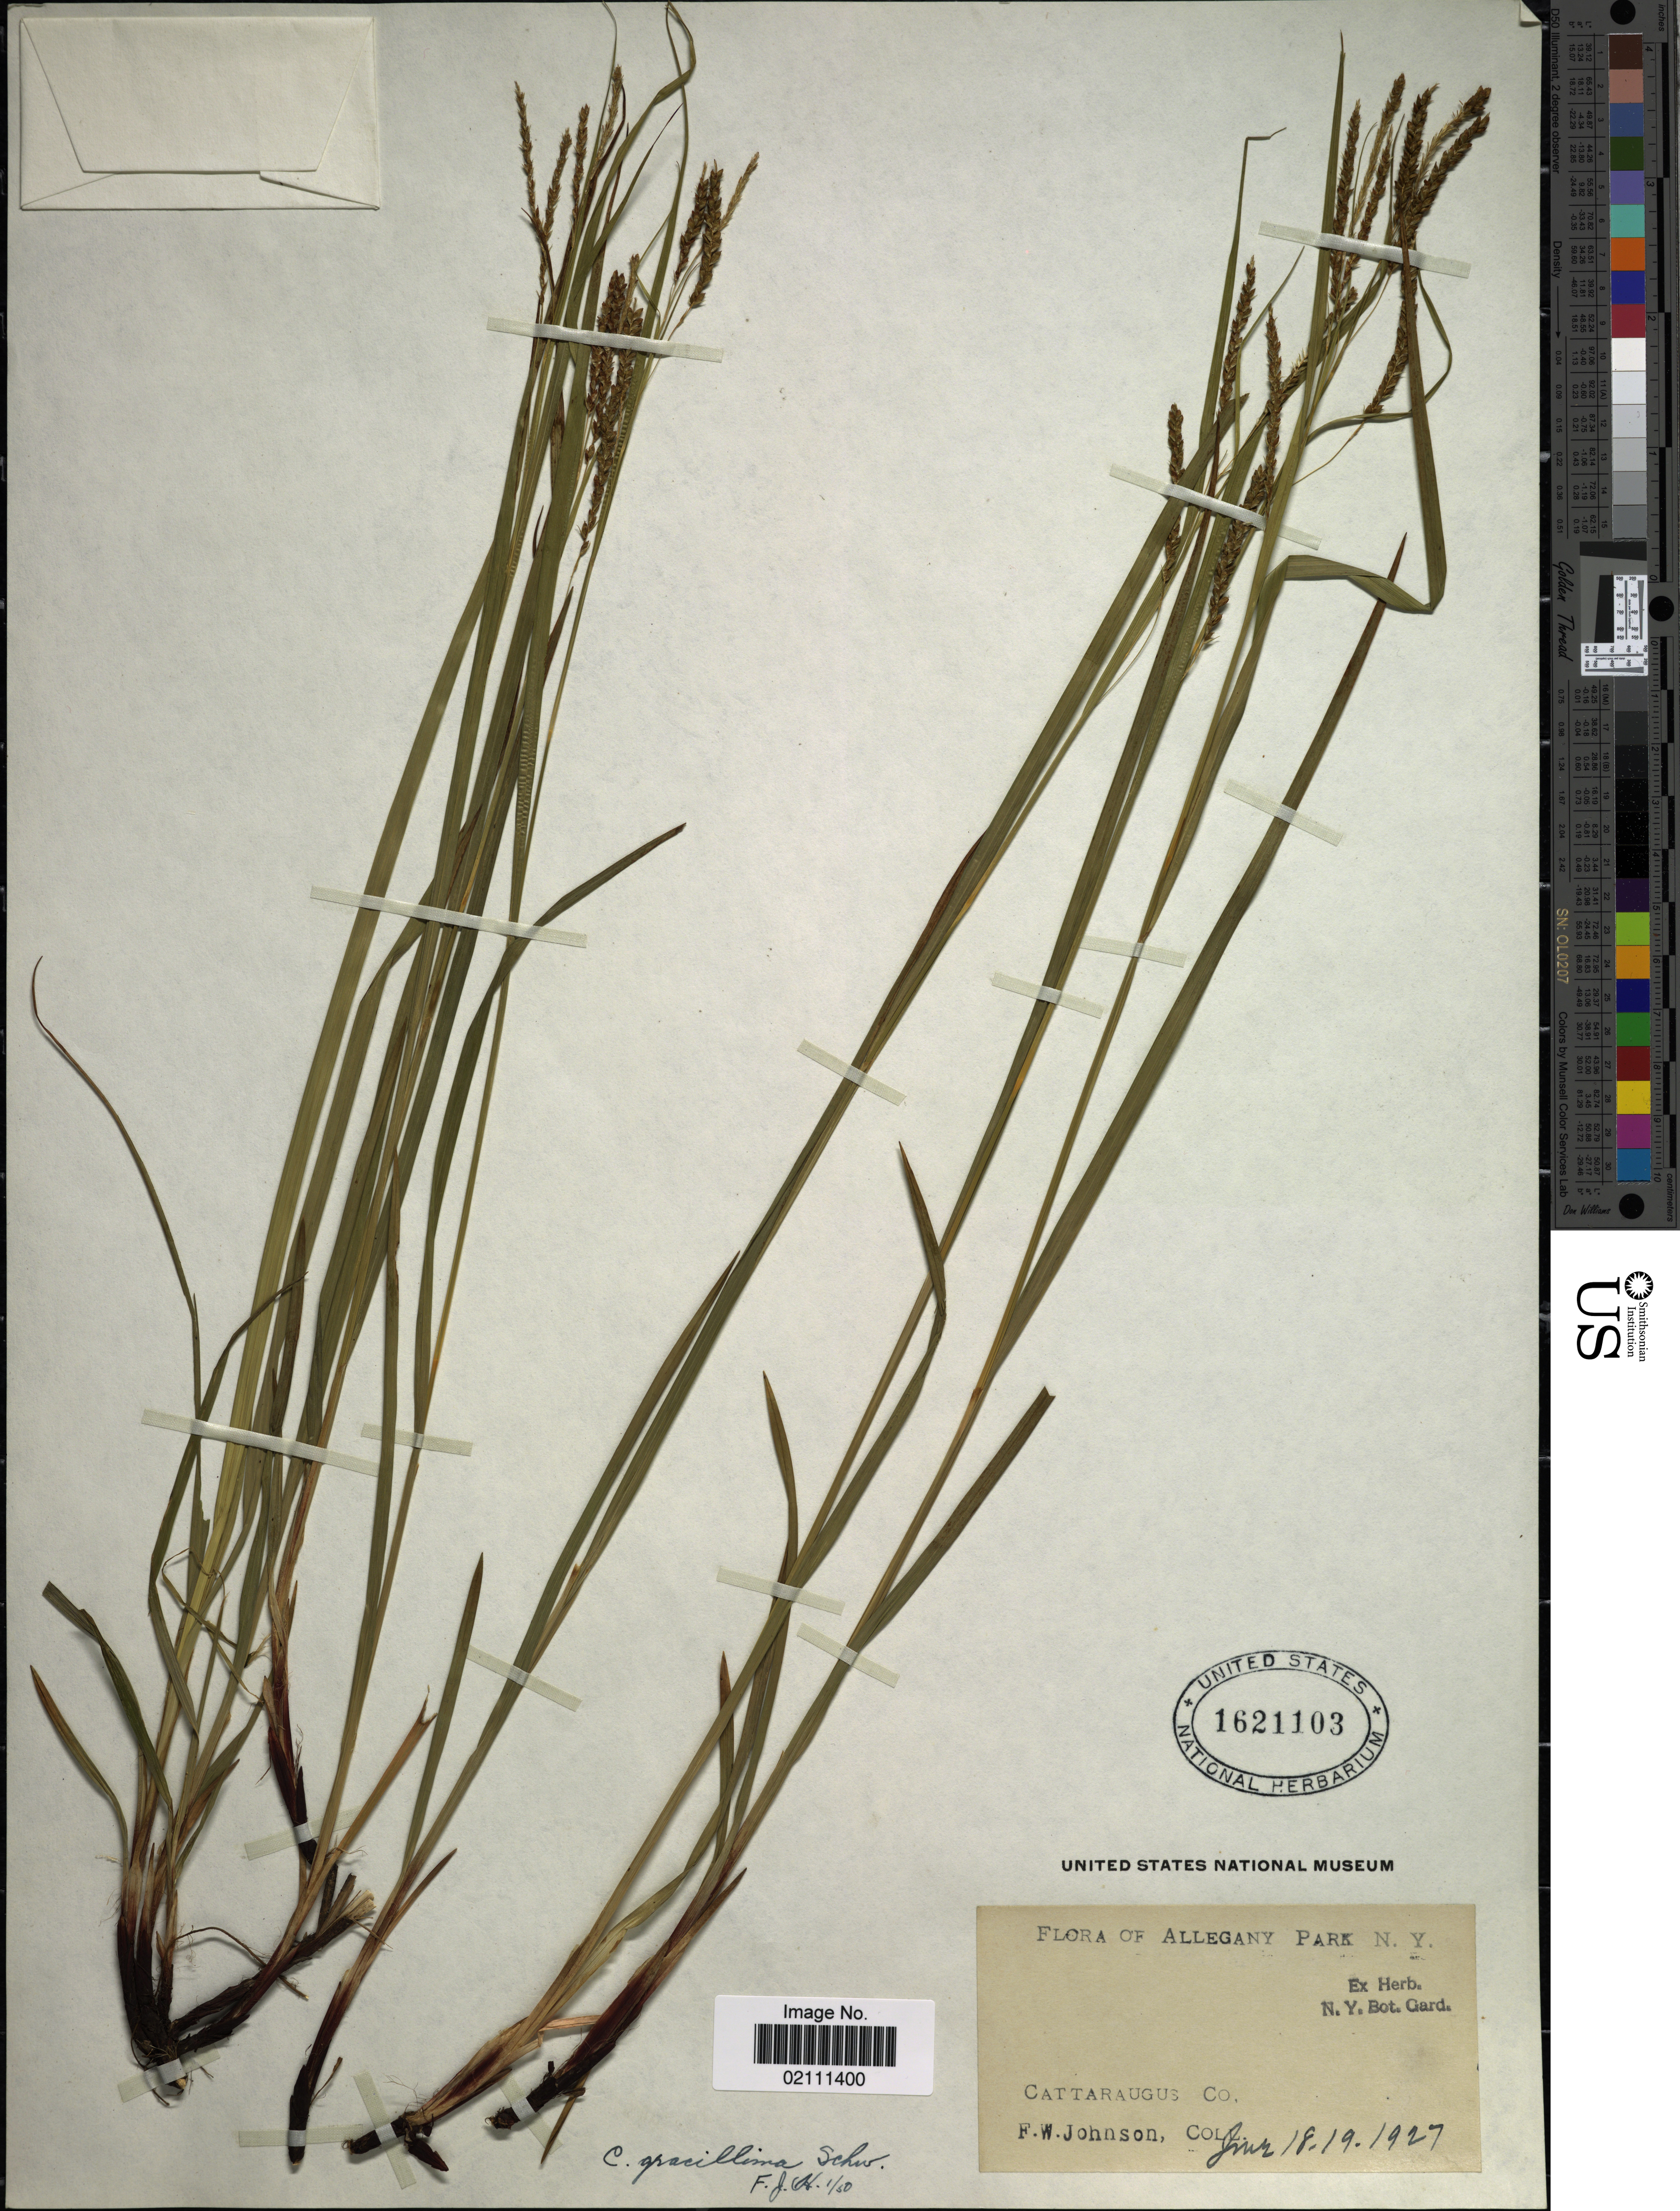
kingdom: Plantae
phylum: Tracheophyta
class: Liliopsida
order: Poales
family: Cyperaceae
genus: Carex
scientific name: Carex gracillima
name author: Schwein.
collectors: F. W. Johnson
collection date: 1927-06-18/1927-06-19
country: United States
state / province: New York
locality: Allegany Park, Cattaraugus Co.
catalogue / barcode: US 1621103